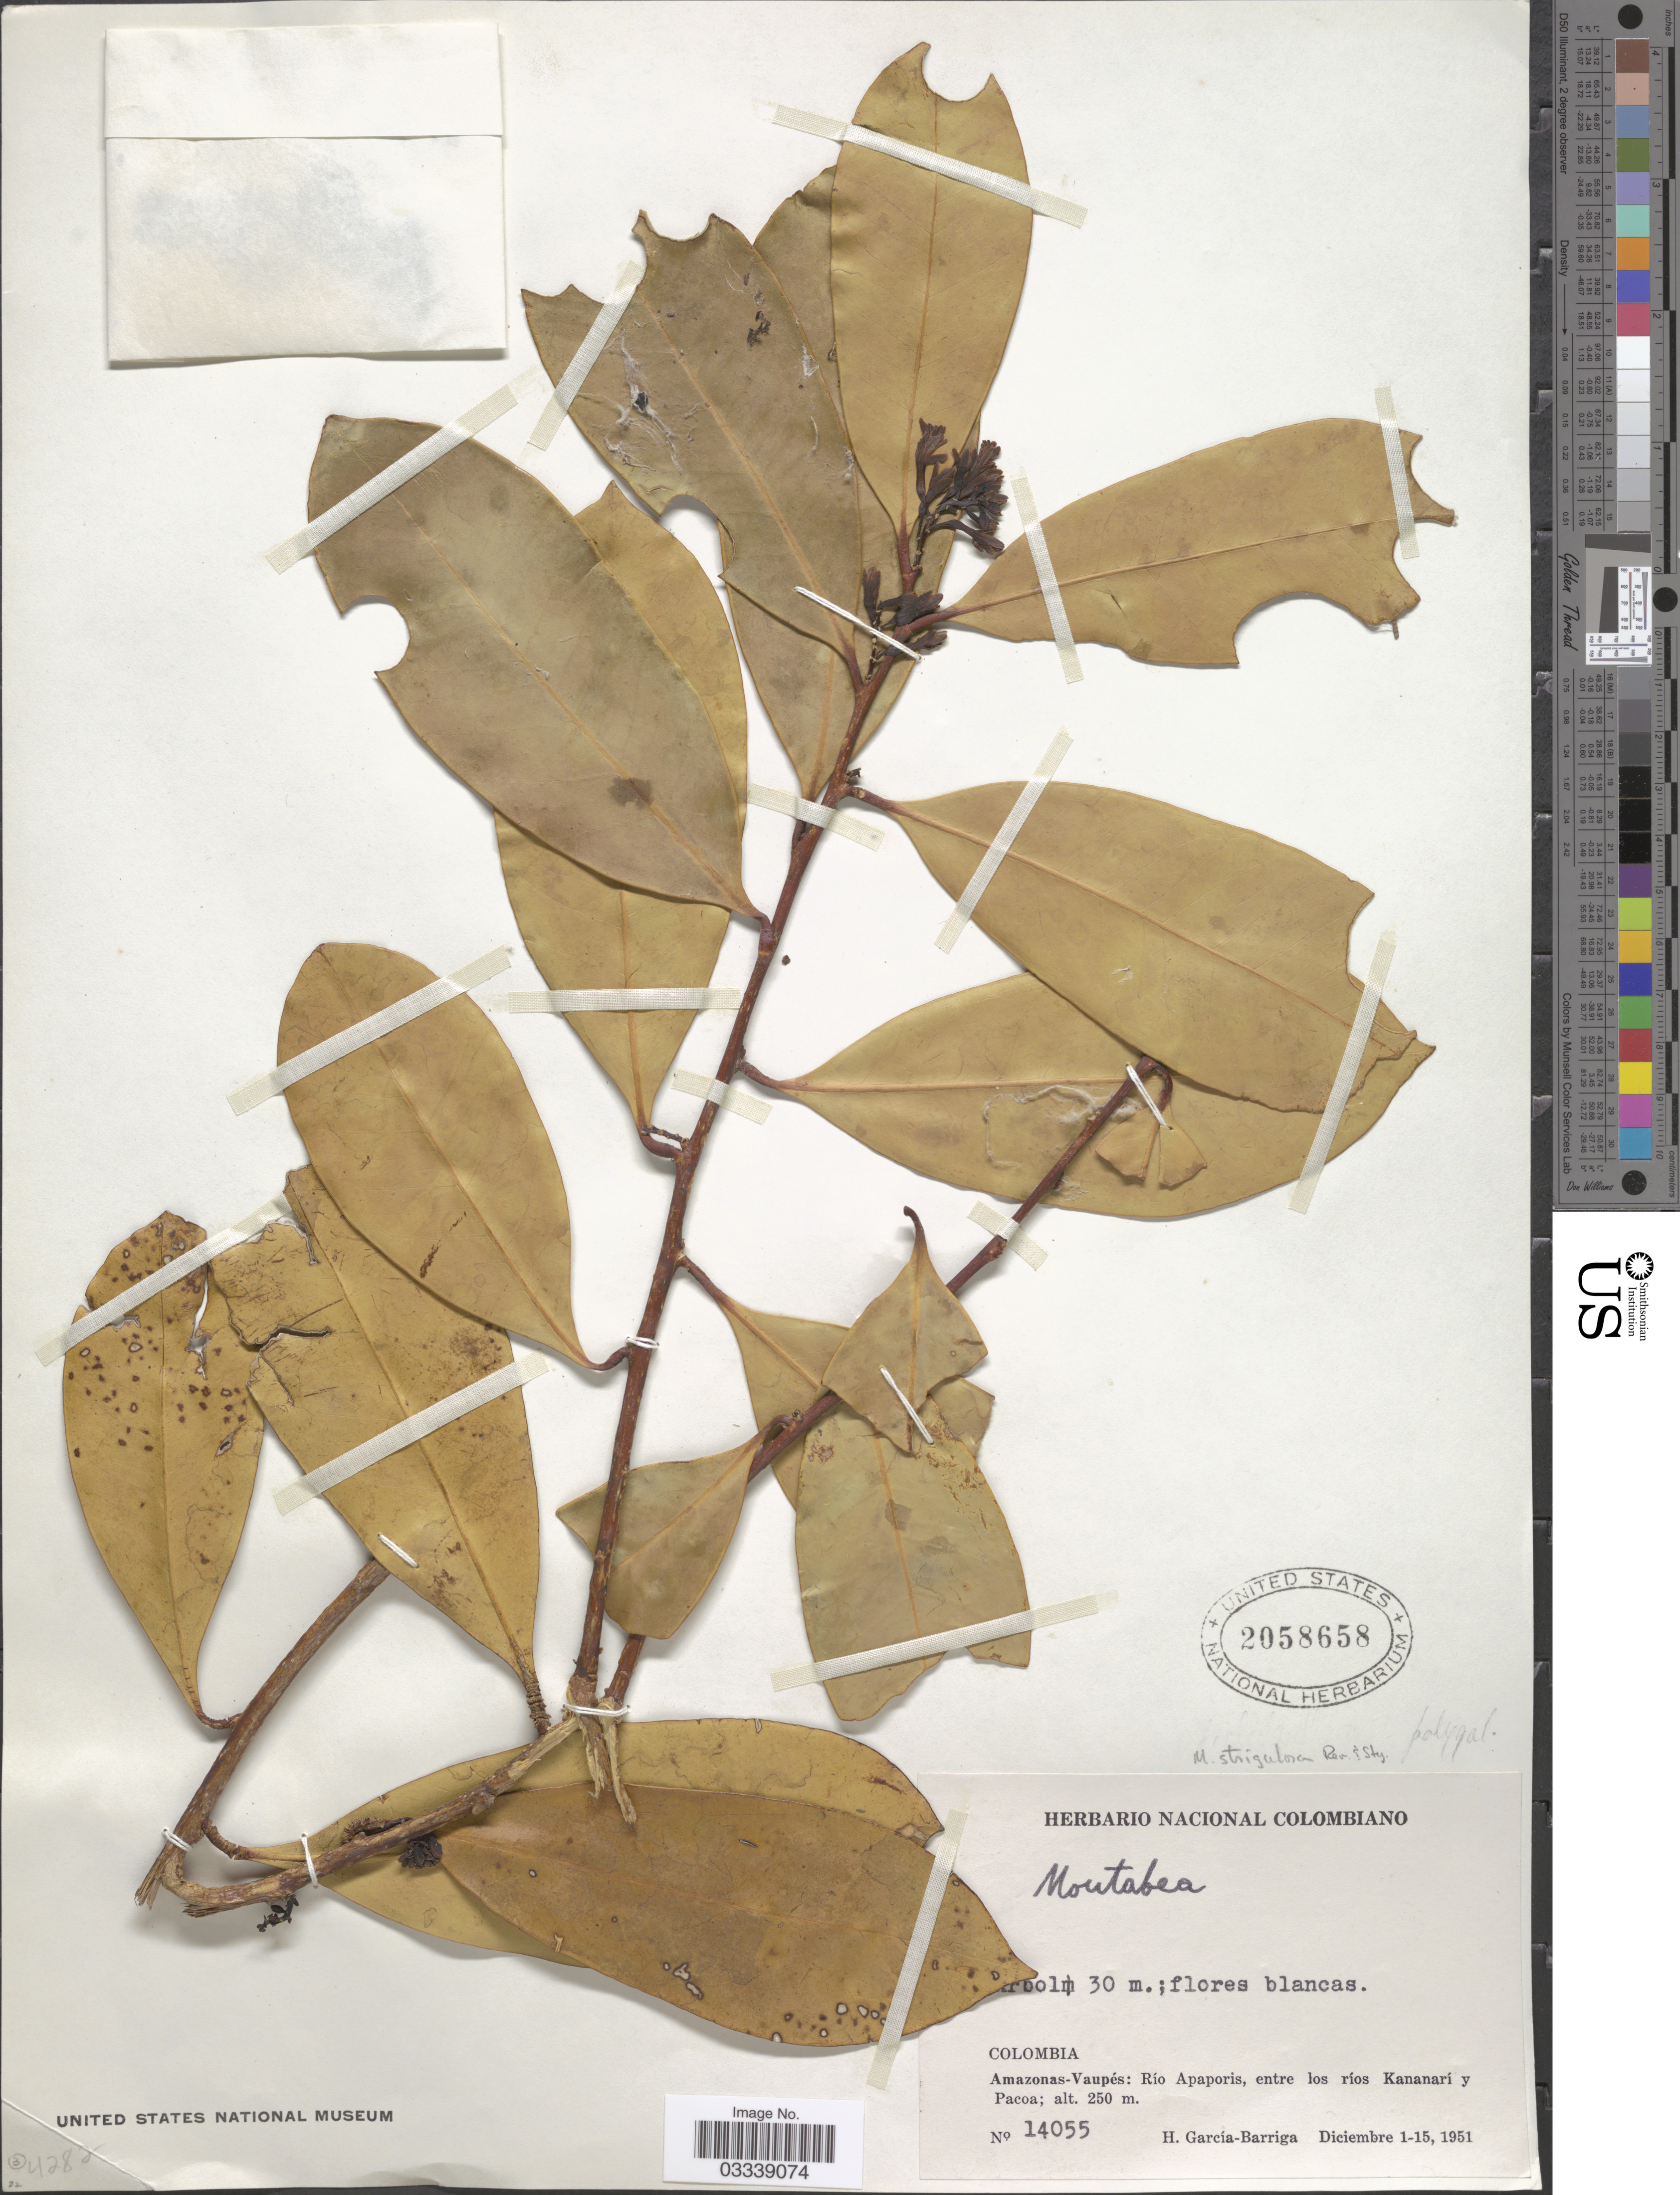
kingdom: Plantae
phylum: Tracheophyta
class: Magnoliopsida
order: Fabales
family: Polygalaceae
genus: Moutabea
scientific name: Moutabea sp.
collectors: H. García Barriga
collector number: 14055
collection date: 1951-12-01/1951-12-15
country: Colombia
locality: Amazonas-Vaupés: Río Apaporis, entre los ríos Kananarí y Pacoa.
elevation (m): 250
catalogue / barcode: US 2058658